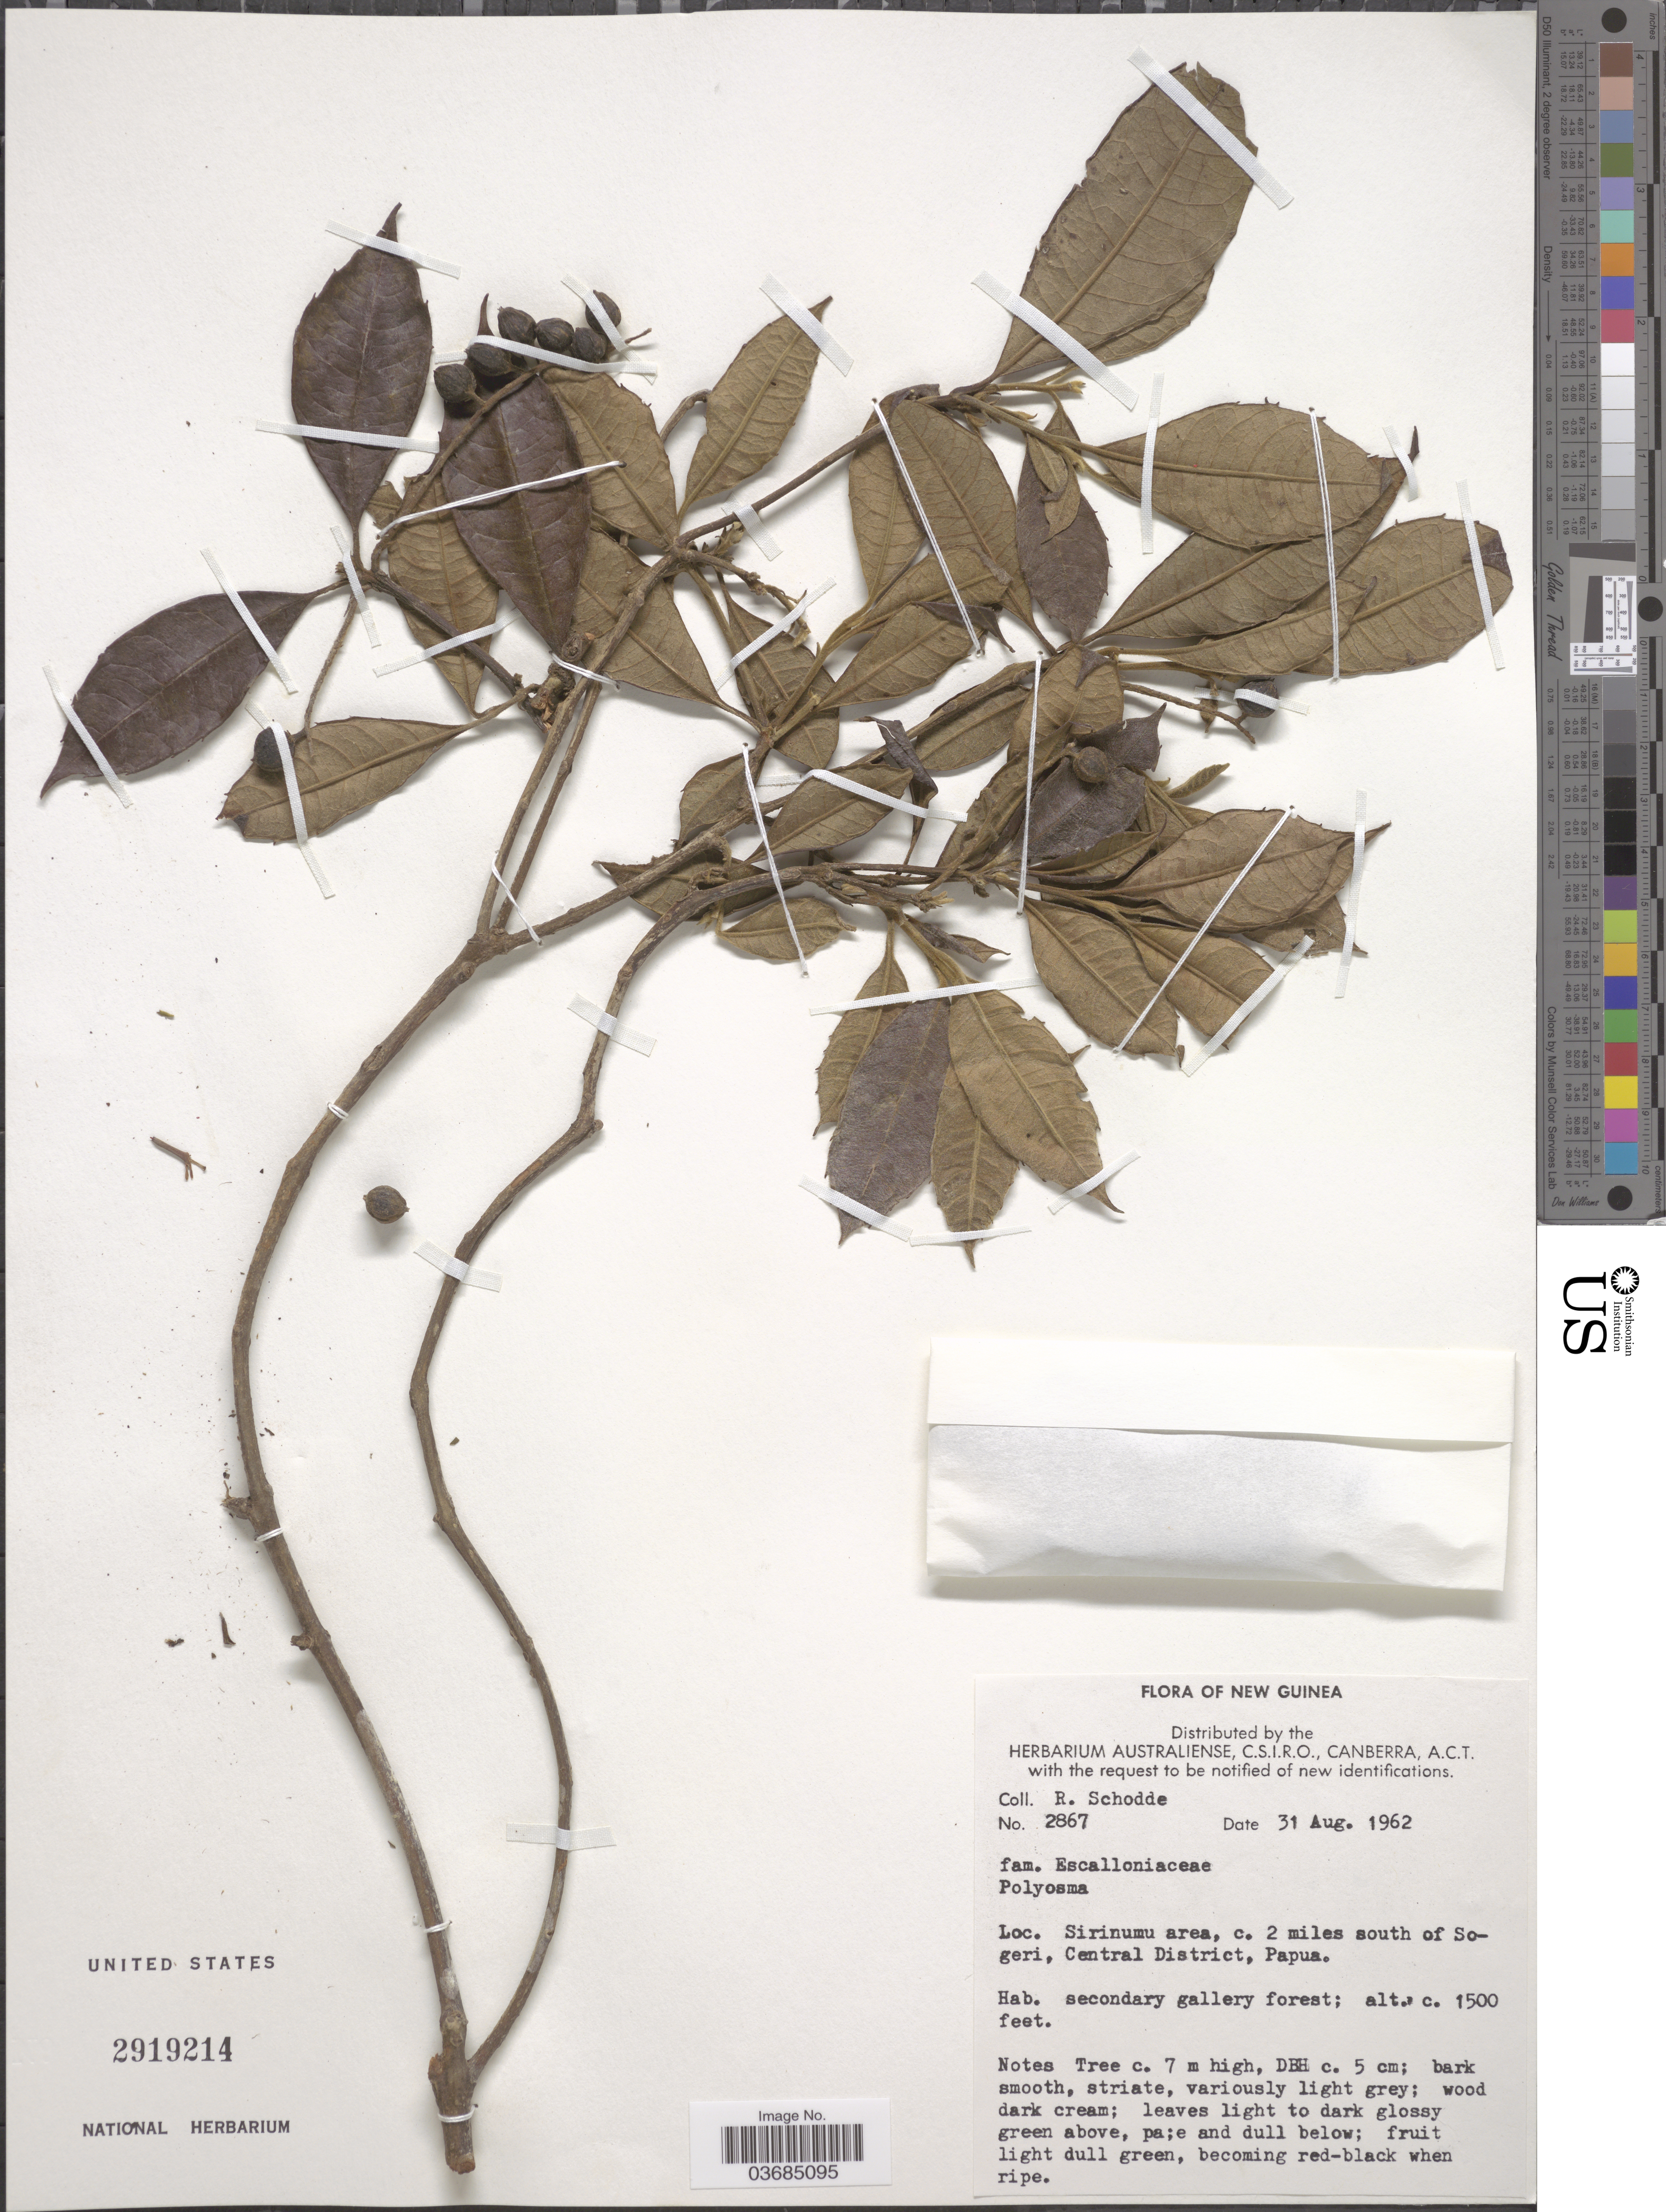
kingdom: Plantae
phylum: Tracheophyta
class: Magnoliopsida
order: Escalloniales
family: Escalloniaceae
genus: Polyosma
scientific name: Polyosma sp.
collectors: R. Schodde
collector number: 2867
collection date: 1962-08-31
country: Papua New Guinea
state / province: Central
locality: New Guinea. Sirinumu area, c. 2 miles south of Sogeri, Central District.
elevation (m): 457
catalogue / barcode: US 2919214